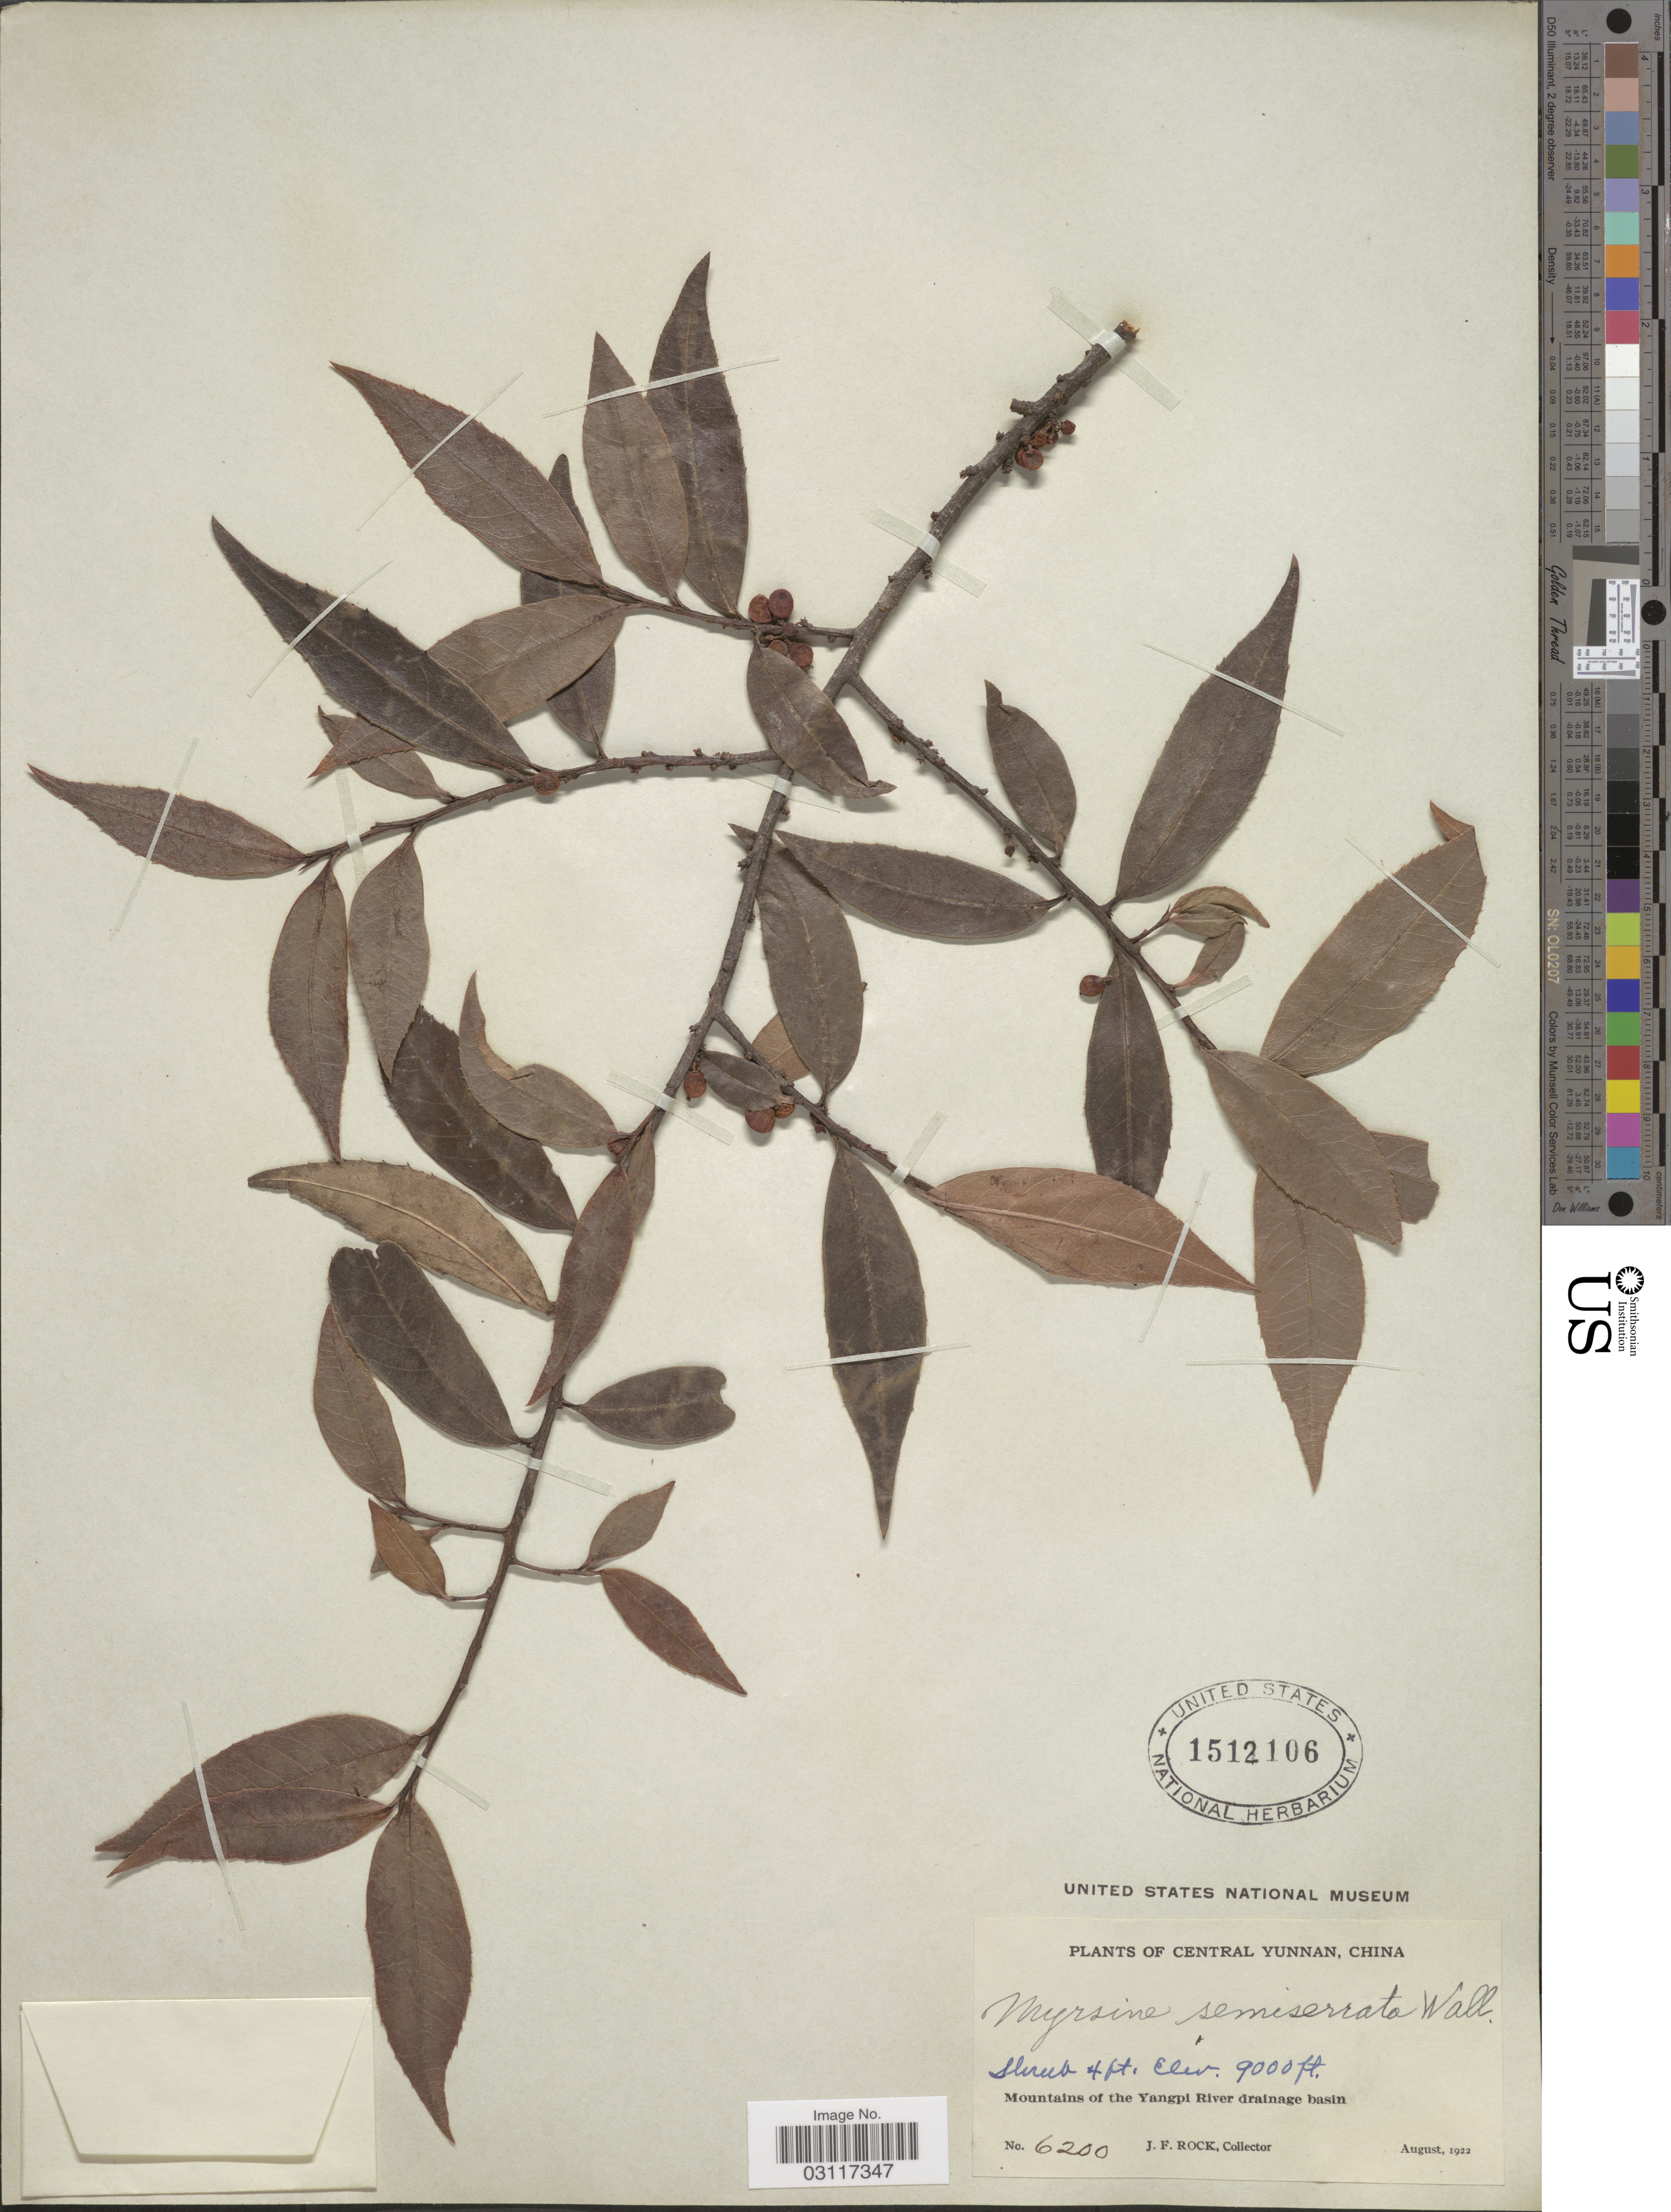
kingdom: Plantae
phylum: Tracheophyta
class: Magnoliopsida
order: Ericales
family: Primulaceae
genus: Myrsine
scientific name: Myrsine semiserrata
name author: Wall.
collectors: J. Rock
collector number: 6200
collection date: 1922-08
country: China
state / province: Yunnan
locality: Central Yunnan, Mountains of the Yangpi River drainage basin.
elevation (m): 2743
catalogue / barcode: US 1512106